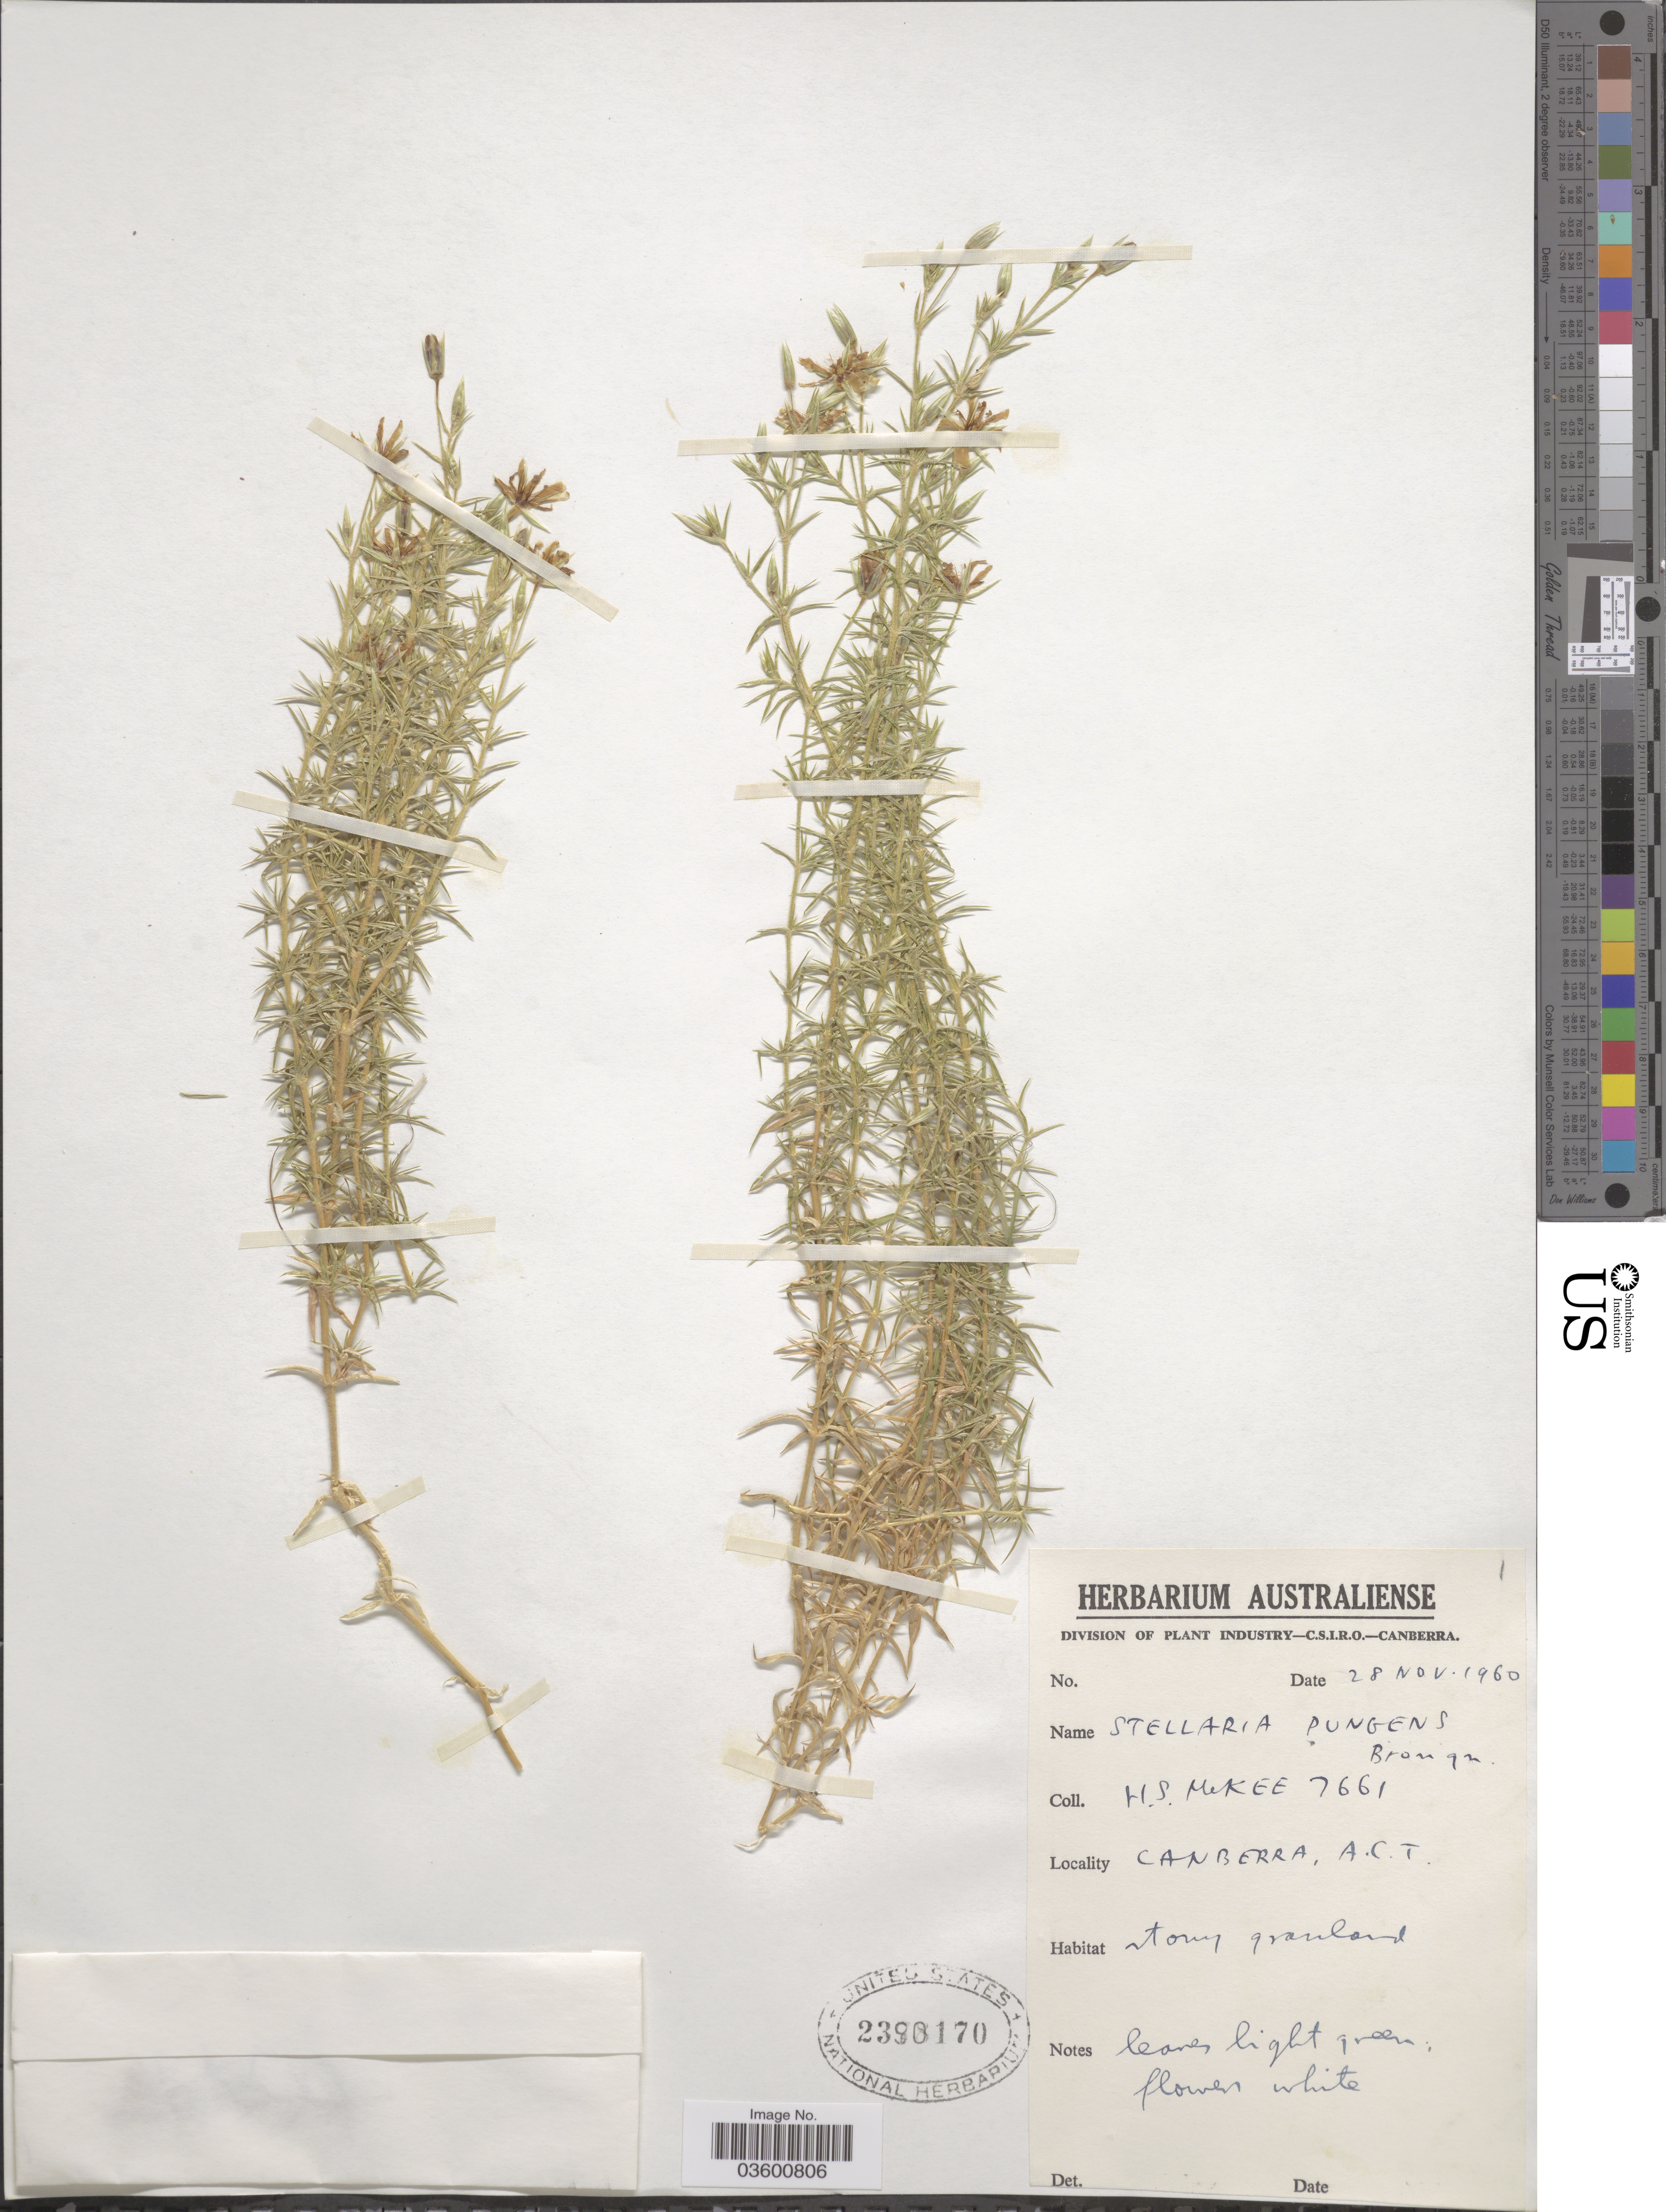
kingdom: Plantae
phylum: Tracheophyta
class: Magnoliopsida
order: Caryophyllales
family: Caryophyllaceae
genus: Stellaria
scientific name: Stellaria pungens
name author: Brongn.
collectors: H. S. McKee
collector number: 7661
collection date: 1960-11-28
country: Australia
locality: Canberra, A.C.T.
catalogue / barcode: US 2390170